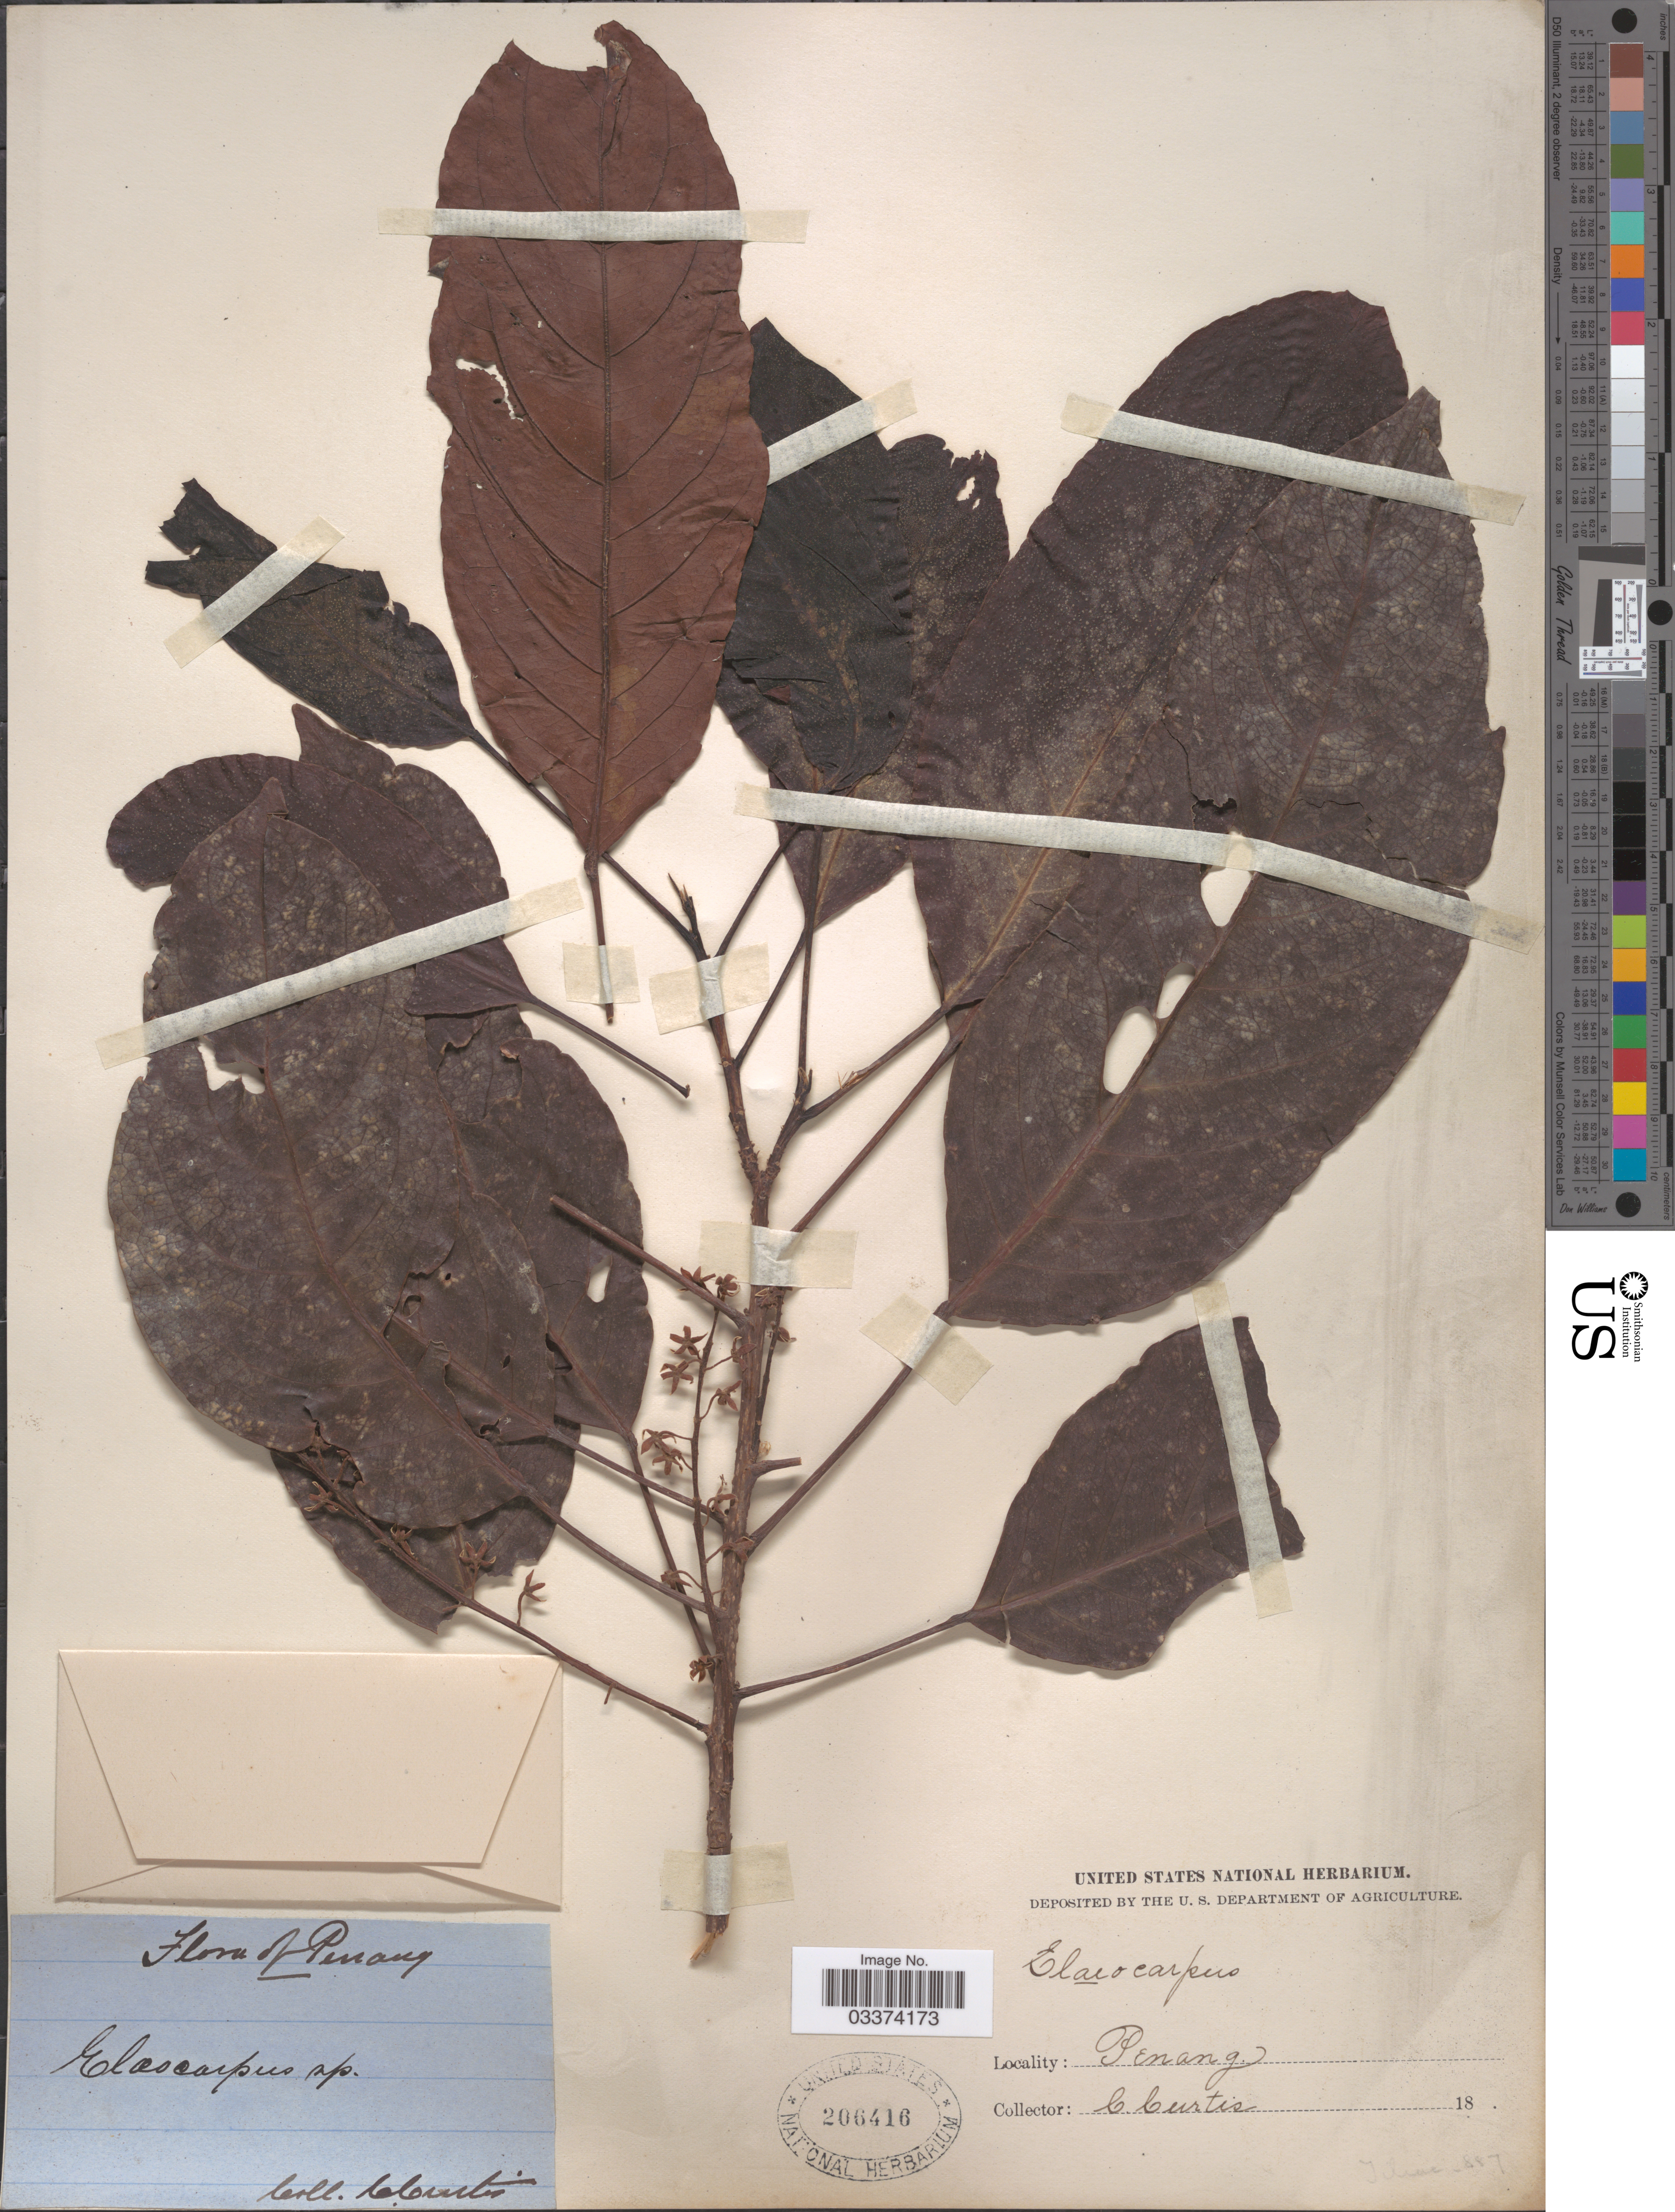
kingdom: Plantae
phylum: Tracheophyta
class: Magnoliopsida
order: Oxalidales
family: Elaeocarpaceae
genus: Elaeocarpus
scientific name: Elaeocarpus sp.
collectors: C. Curtis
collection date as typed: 18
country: Malaysia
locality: Penang.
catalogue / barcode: US 206416